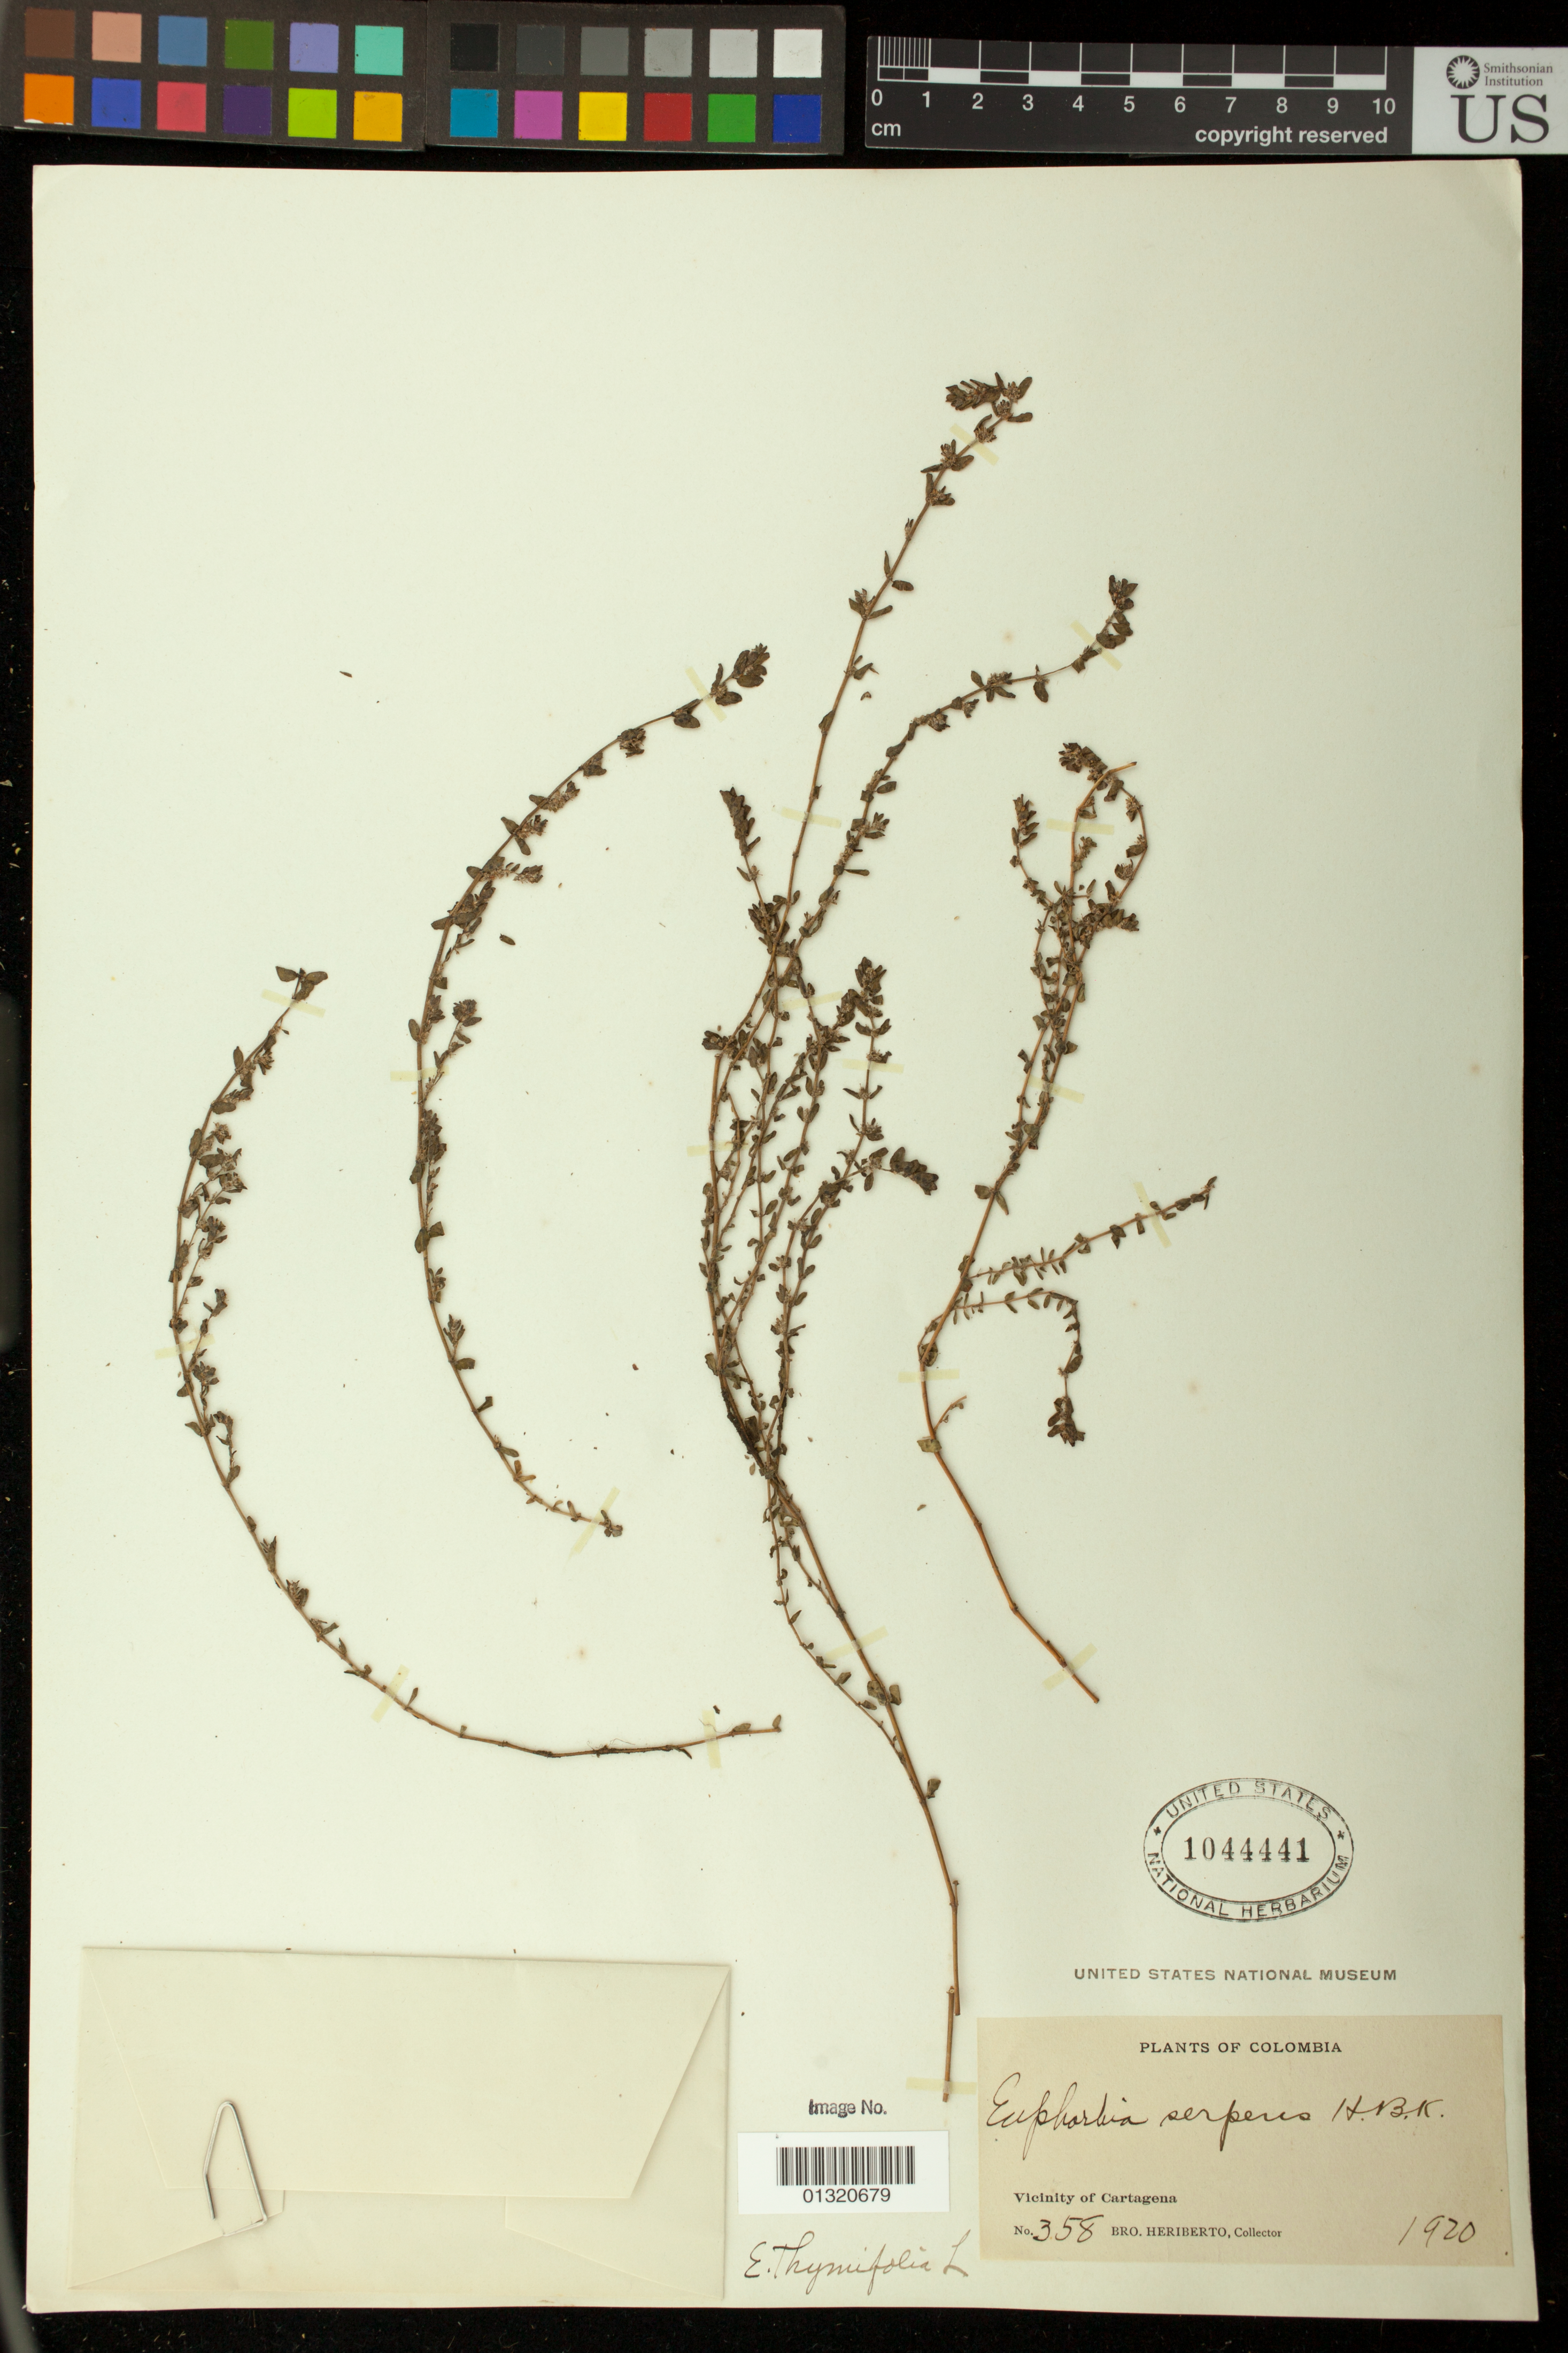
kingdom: Plantae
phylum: Tracheophyta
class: Magnoliopsida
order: Malpighiales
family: Euphorbiaceae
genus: Euphorbia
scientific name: Euphorbia thymifolia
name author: L.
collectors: B. Heriberto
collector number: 358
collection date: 1920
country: Colombia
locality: Vicinity of Cartagena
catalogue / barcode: US 1044441